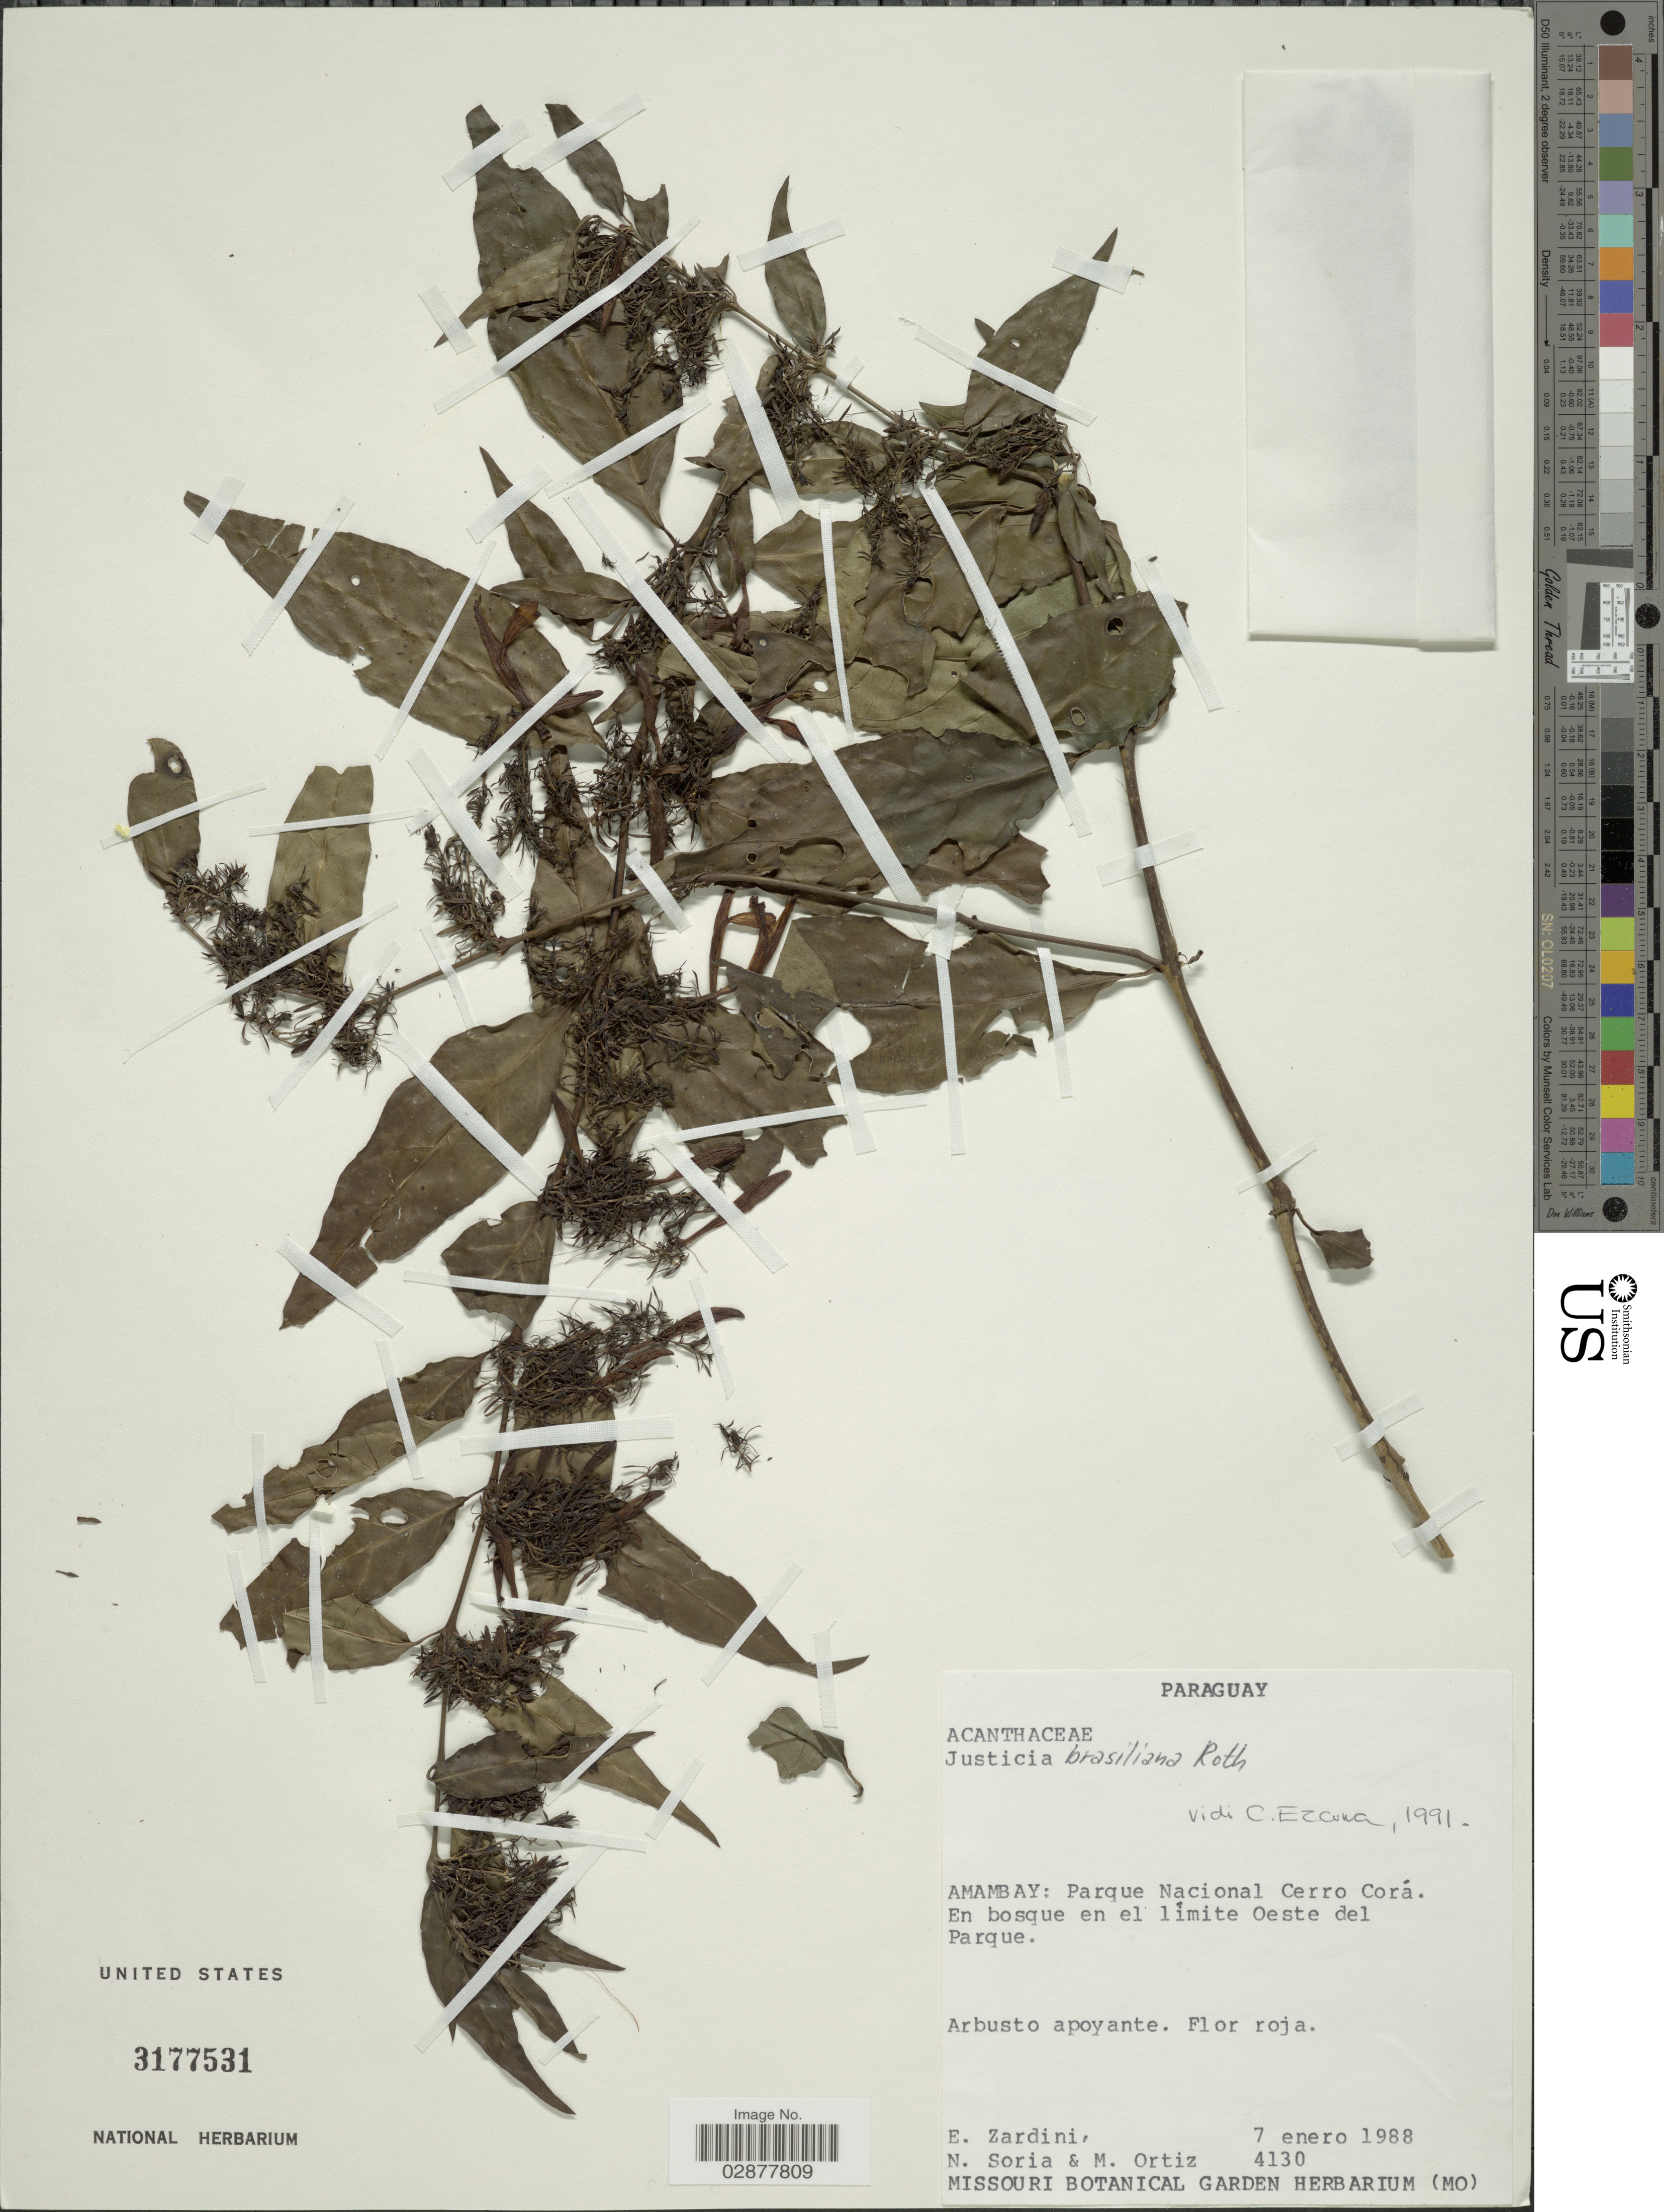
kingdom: Plantae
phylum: Tracheophyta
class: Magnoliopsida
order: Lamiales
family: Acanthaceae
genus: Justicia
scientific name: Justicia brasiliana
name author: Roth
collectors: E. Zardini, N. Soria & M. Ortiz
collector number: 4130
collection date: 1988-01-07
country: Paraguay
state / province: Amambay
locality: Parque Nacional Cerro Corá. En bosque en el limite Oeste del Parque.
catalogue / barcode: US 3177531